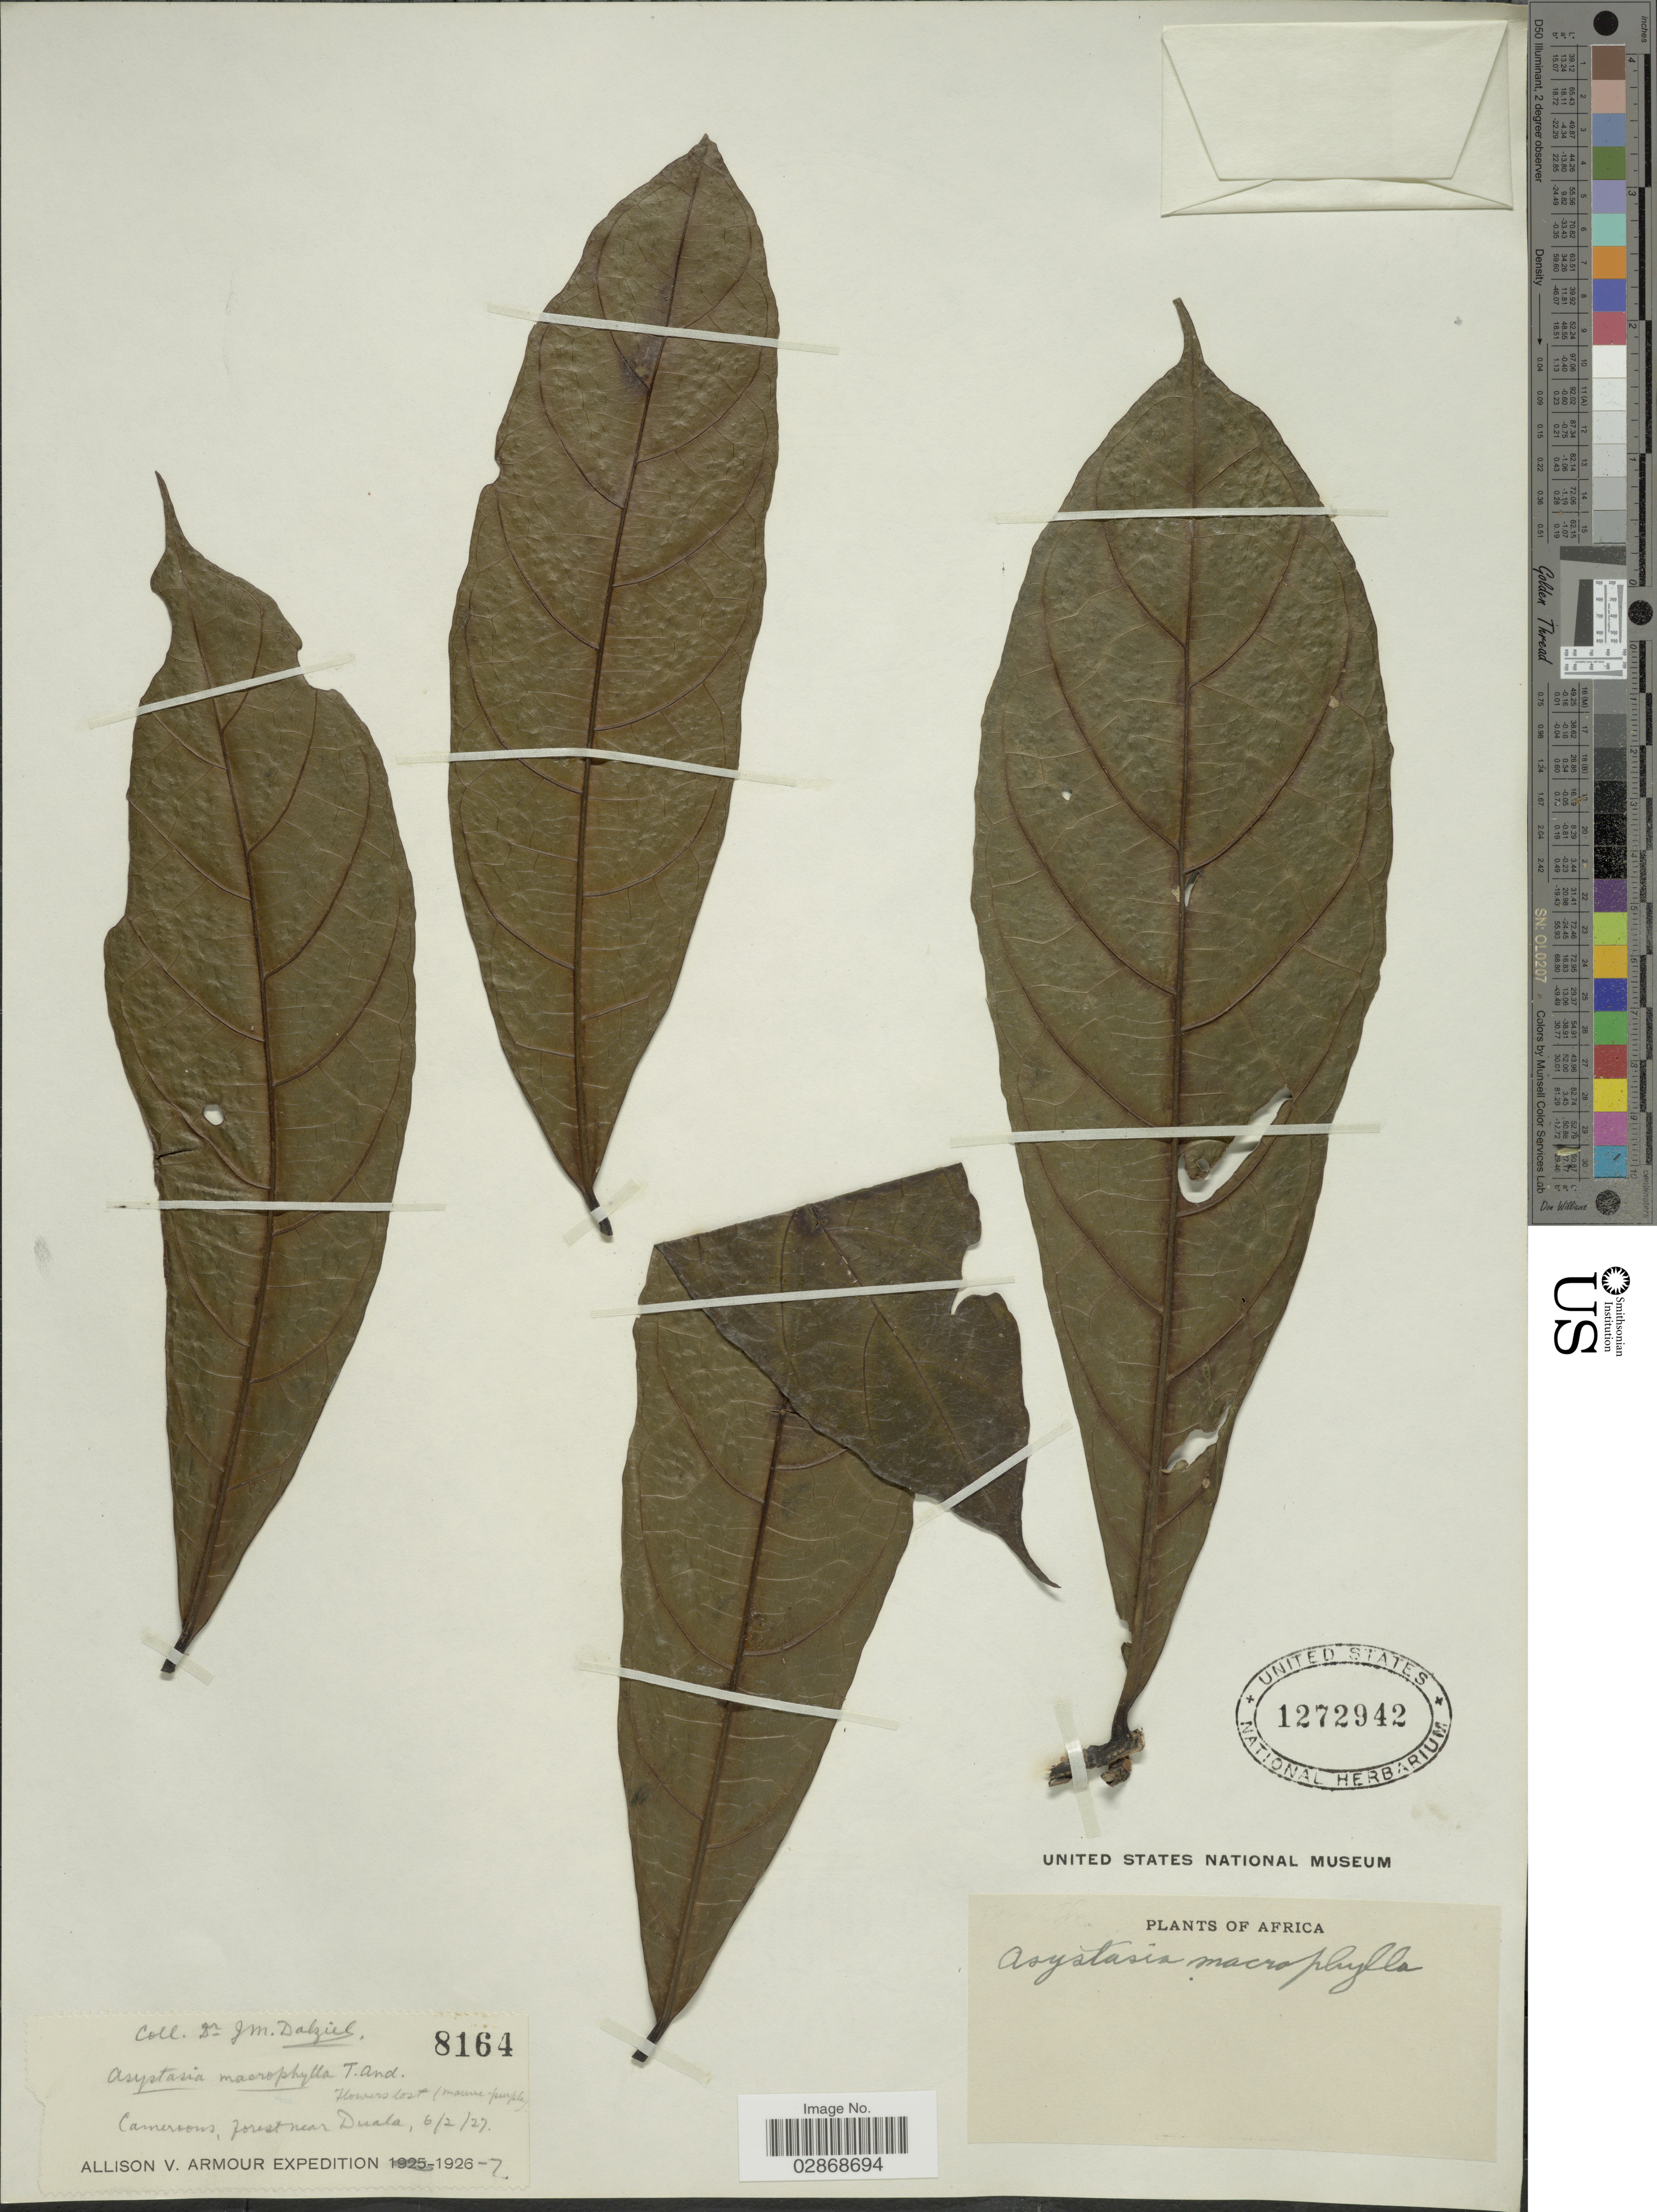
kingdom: Plantae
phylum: Tracheophyta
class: Magnoliopsida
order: Lamiales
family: Acanthaceae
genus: Asystasia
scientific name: Asystasia macrophylla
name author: (T. Anderson) Lindau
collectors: J. Dalziel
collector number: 8164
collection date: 1927-02-06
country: Cameroon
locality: Cameroons, forest near Duala.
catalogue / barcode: US 1272942